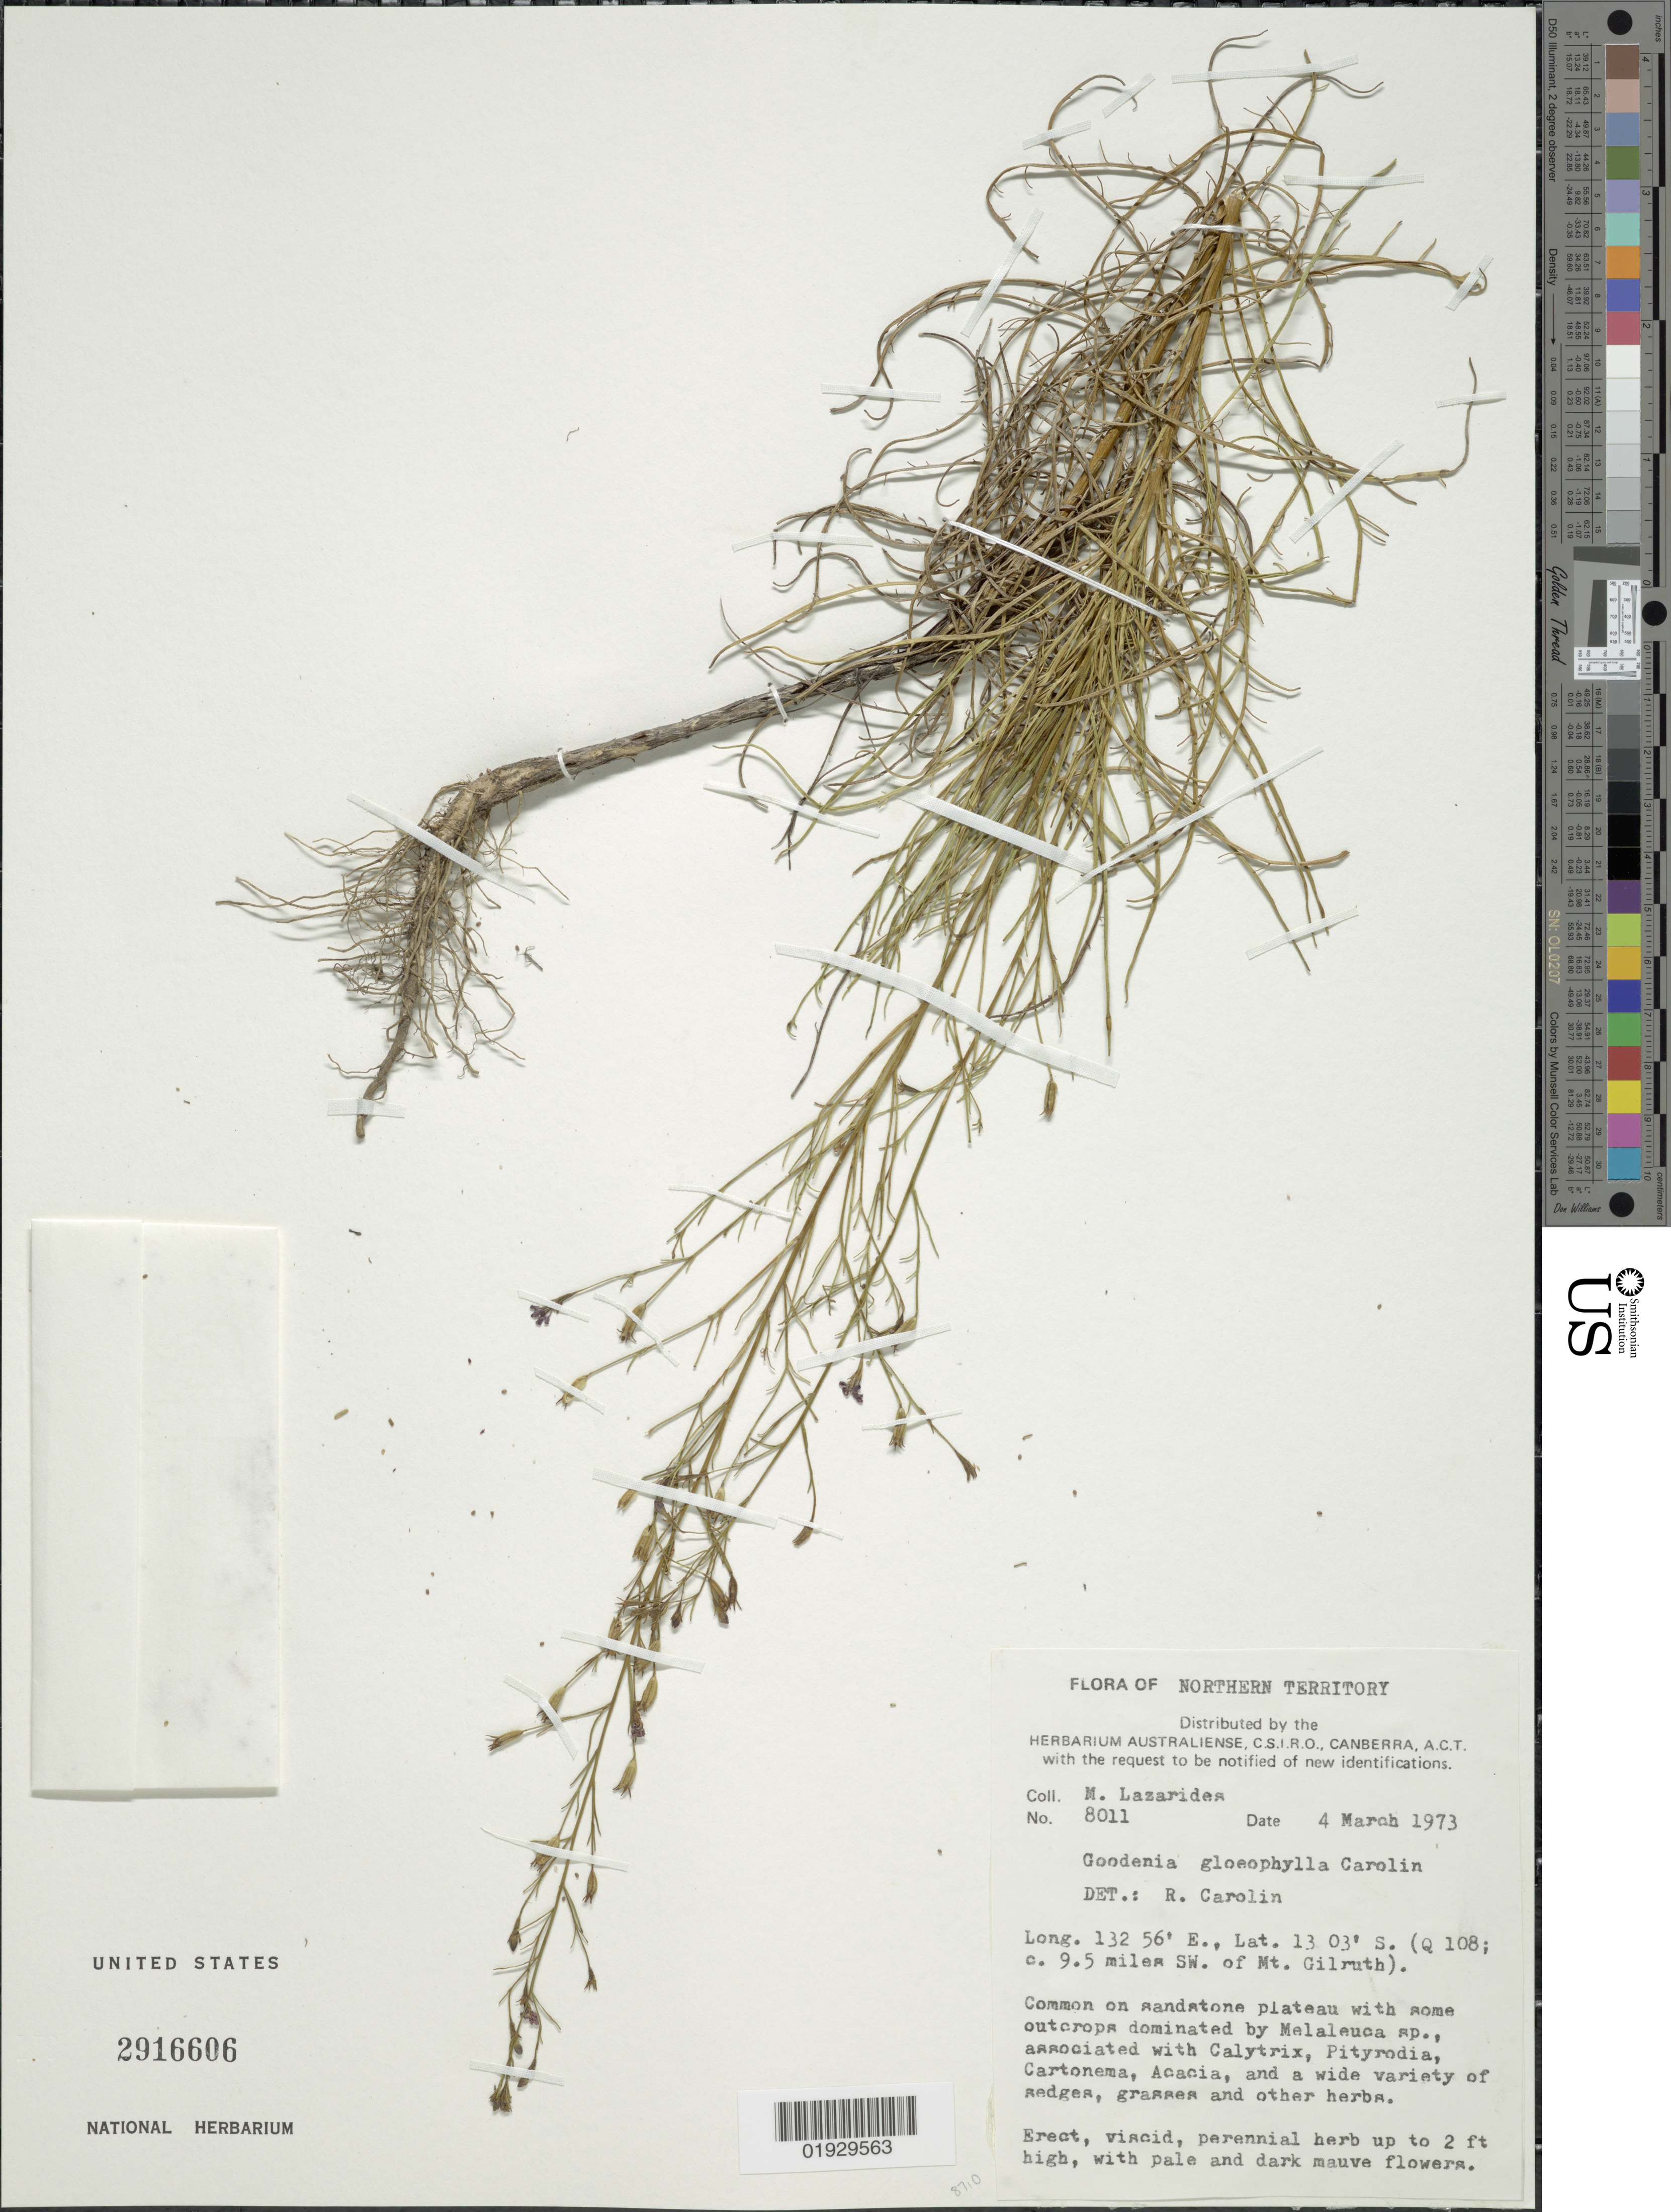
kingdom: Plantae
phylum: Tracheophyta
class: Magnoliopsida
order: Asterales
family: Goodeniaceae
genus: Goodenia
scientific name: Goodenia gloeophylla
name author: Carolin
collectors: M. Lazarides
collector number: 8011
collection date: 1973-03-04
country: Australia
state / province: Northern Territory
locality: (Q 108; c. 9.5 miles SW. of Mt. Gilruth)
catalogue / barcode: US 2916606